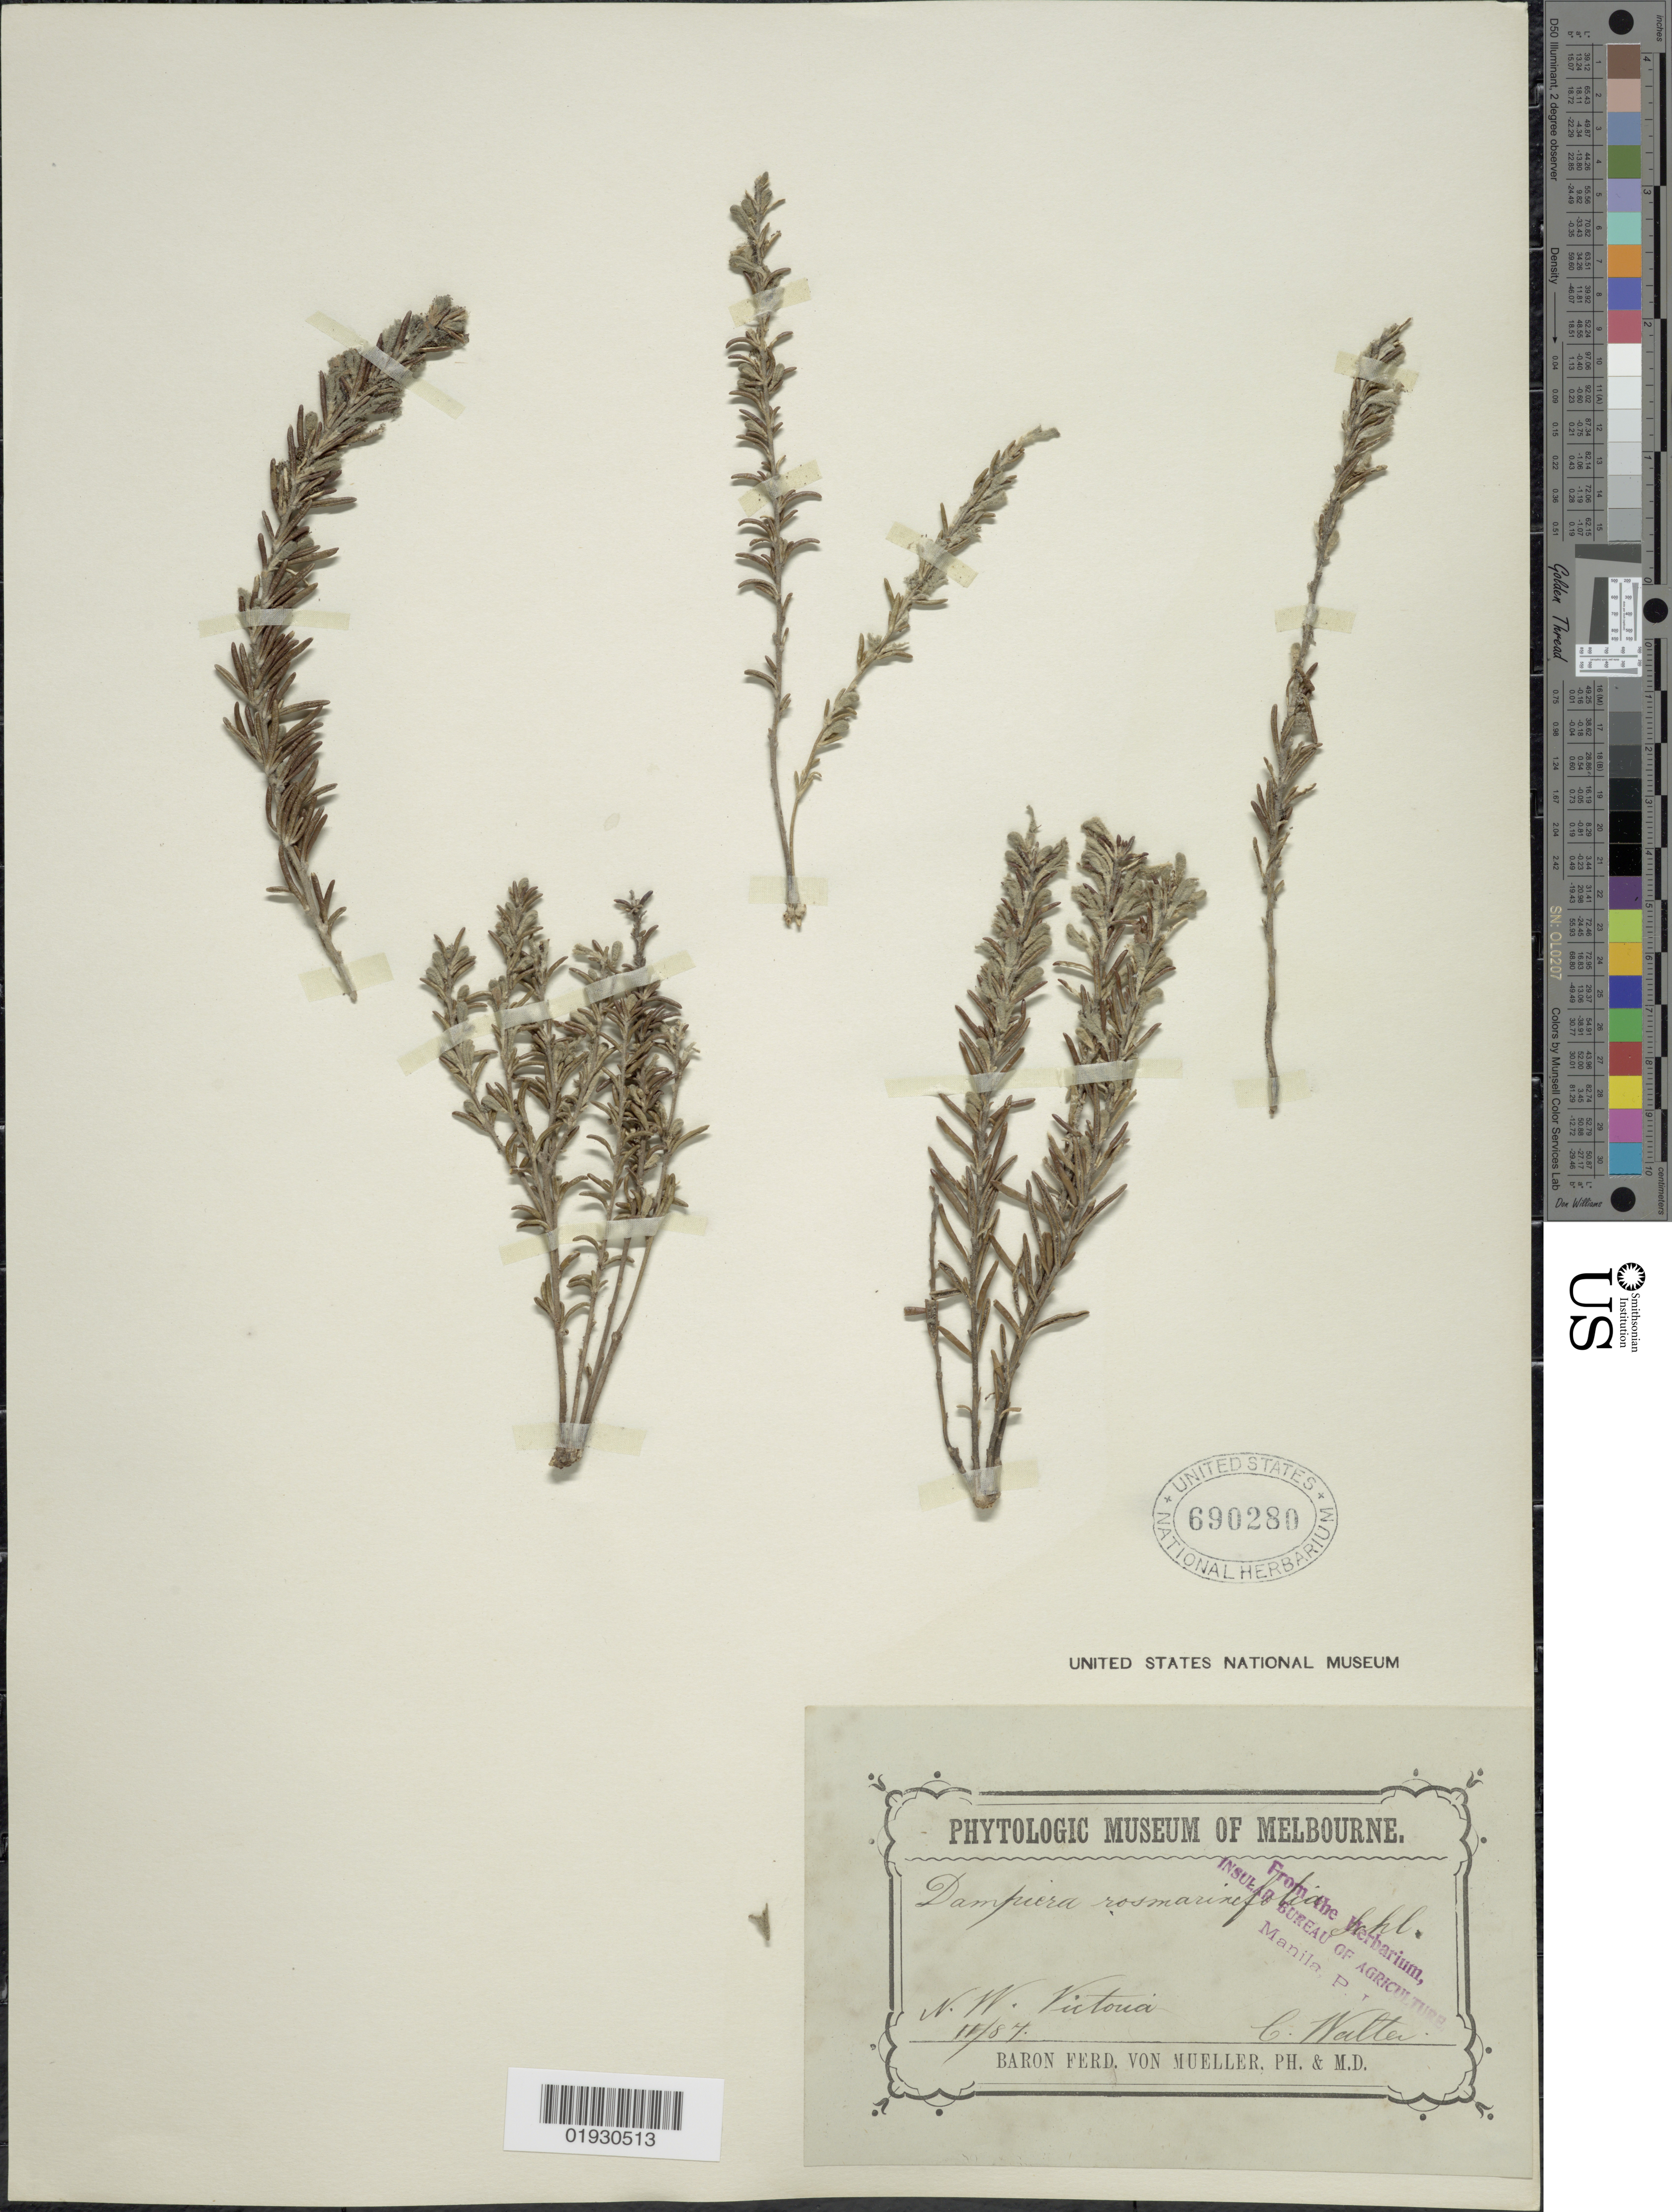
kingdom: Plantae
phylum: Tracheophyta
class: Magnoliopsida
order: Asterales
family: Goodeniaceae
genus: Dampiera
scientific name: Dampiera rosmarinifolia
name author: Schltdl.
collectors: C. Walter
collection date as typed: Transcribed d/m/y: /11/87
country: Australia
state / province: Victoria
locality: N.W. Victoria.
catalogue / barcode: US 690280